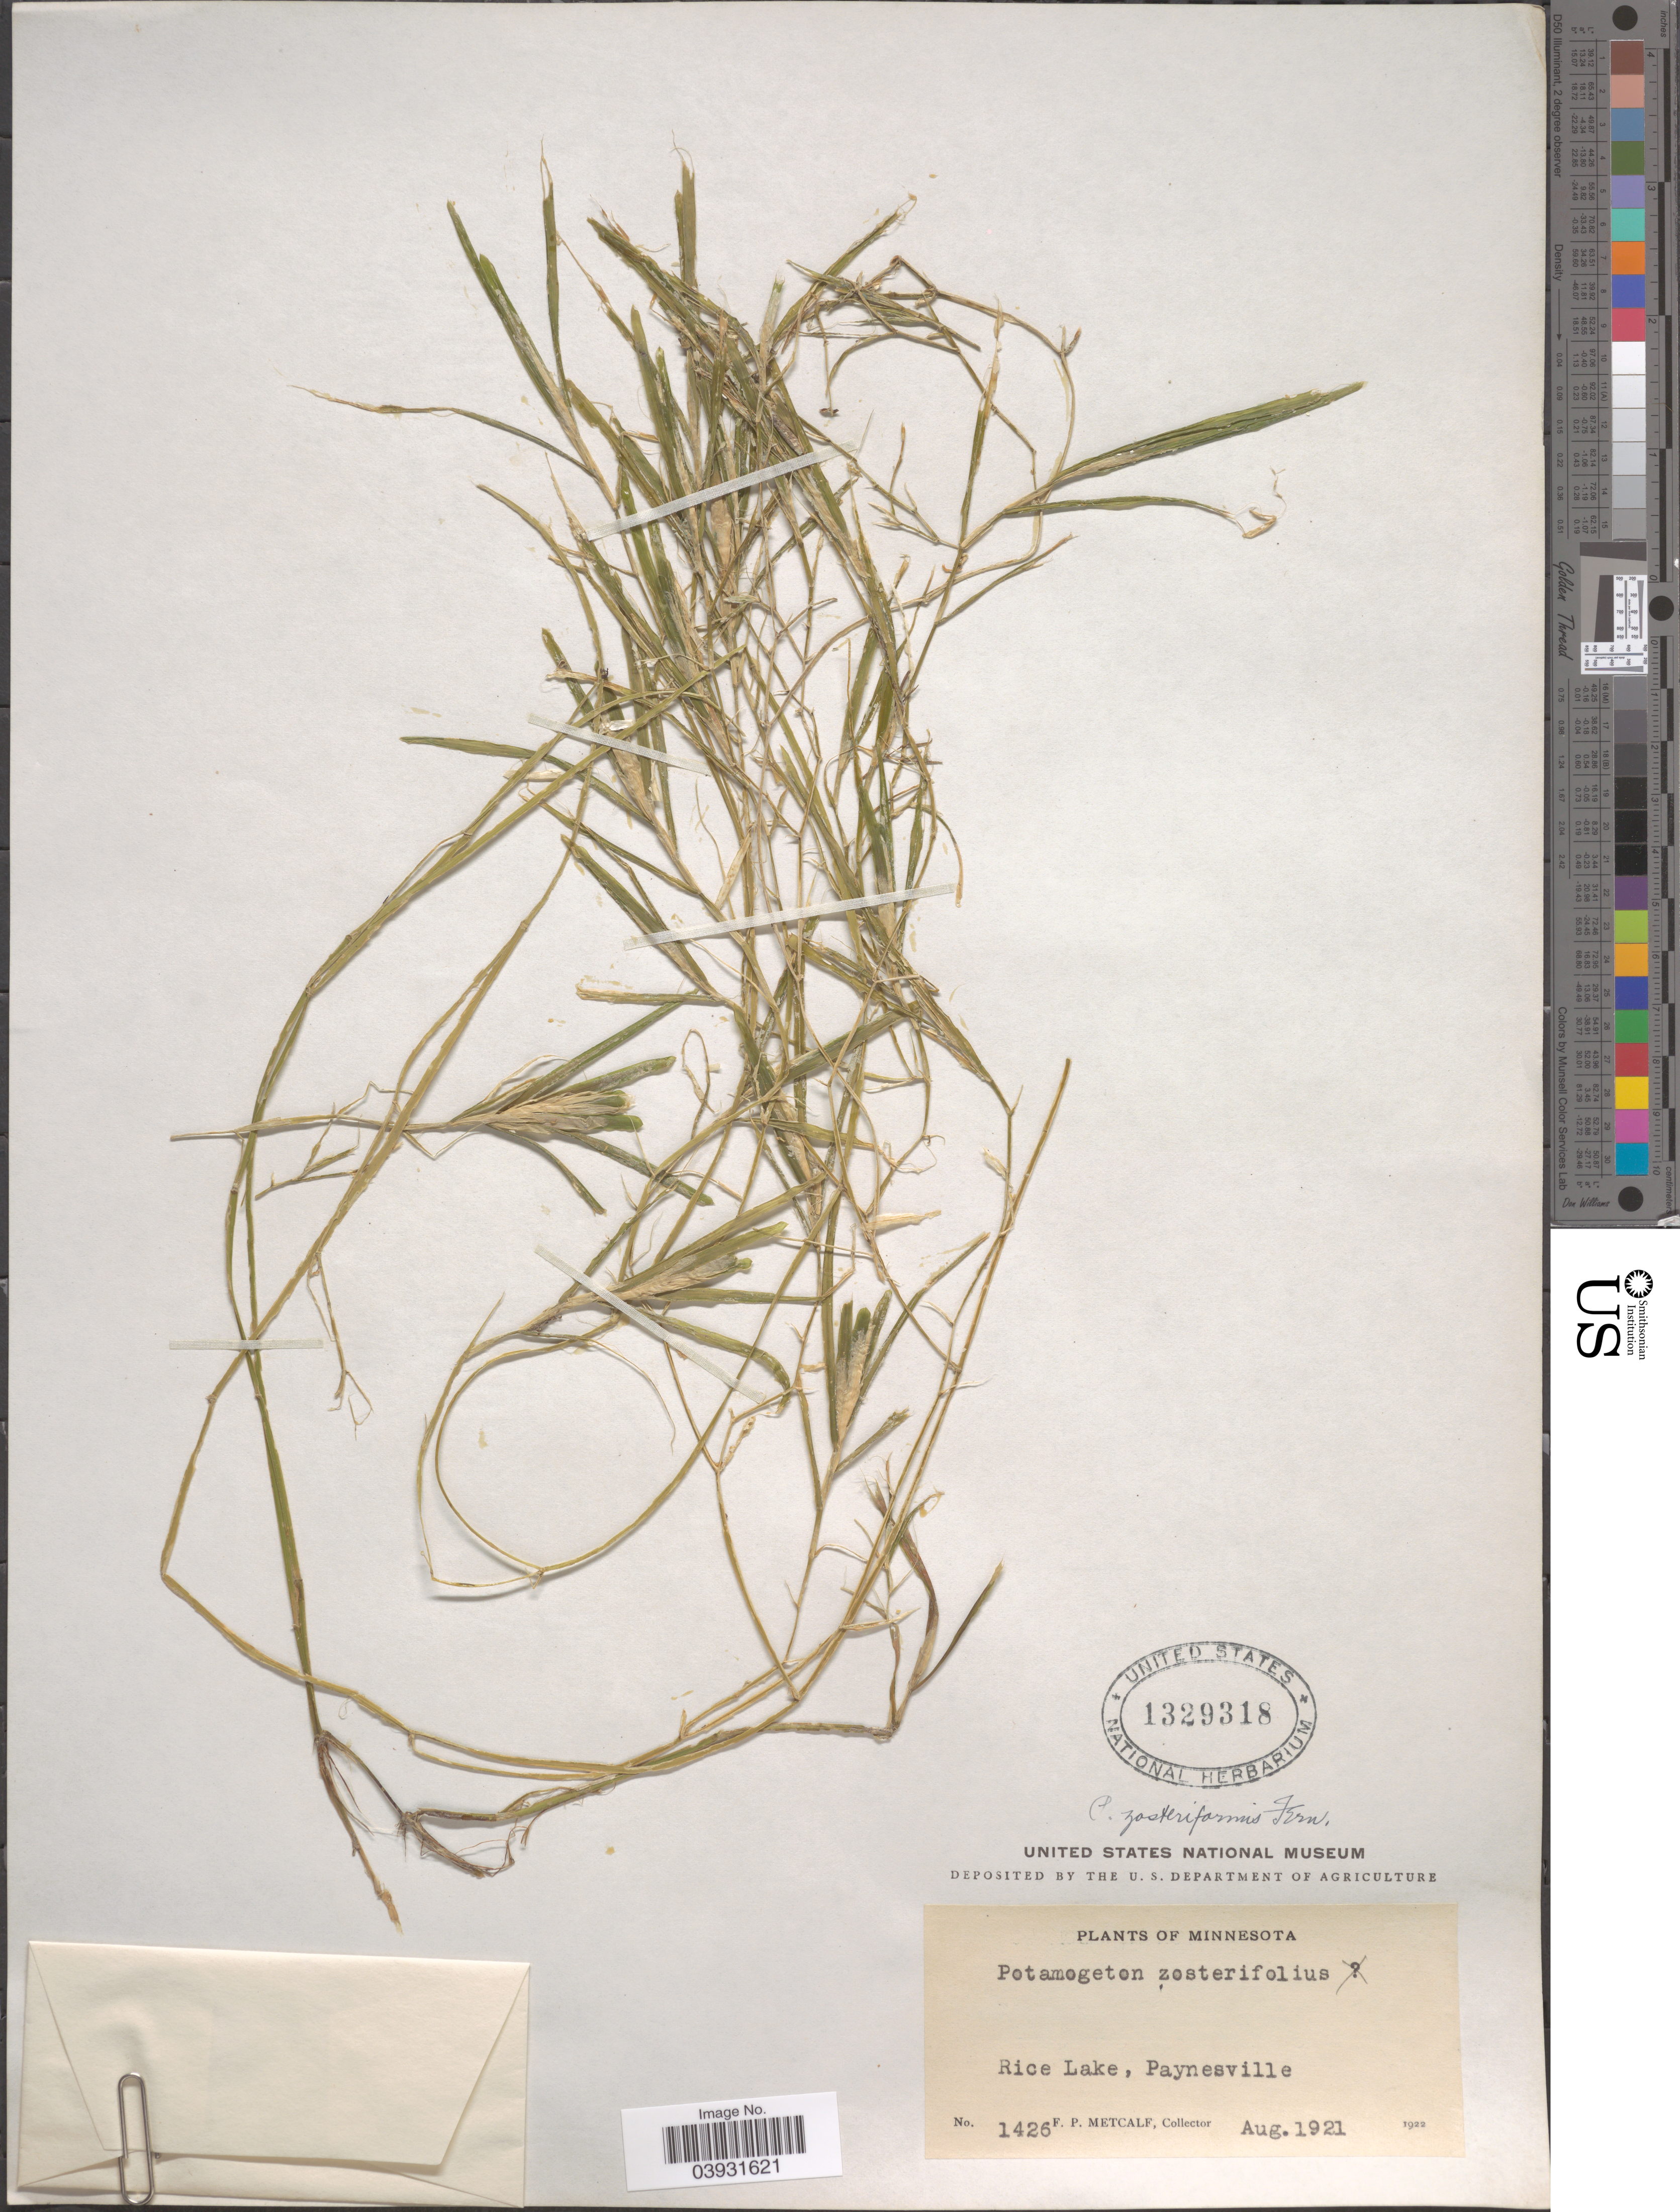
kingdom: Plantae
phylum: Tracheophyta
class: Liliopsida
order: Alismatales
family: Potamogetonaceae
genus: Potamogeton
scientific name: Potamogeton zosterifolius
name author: Schumach.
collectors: F. Metcalf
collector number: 1426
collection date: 1921-08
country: United States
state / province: Minnesota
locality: Rice Lake, Paynesville.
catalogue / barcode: US 1329318